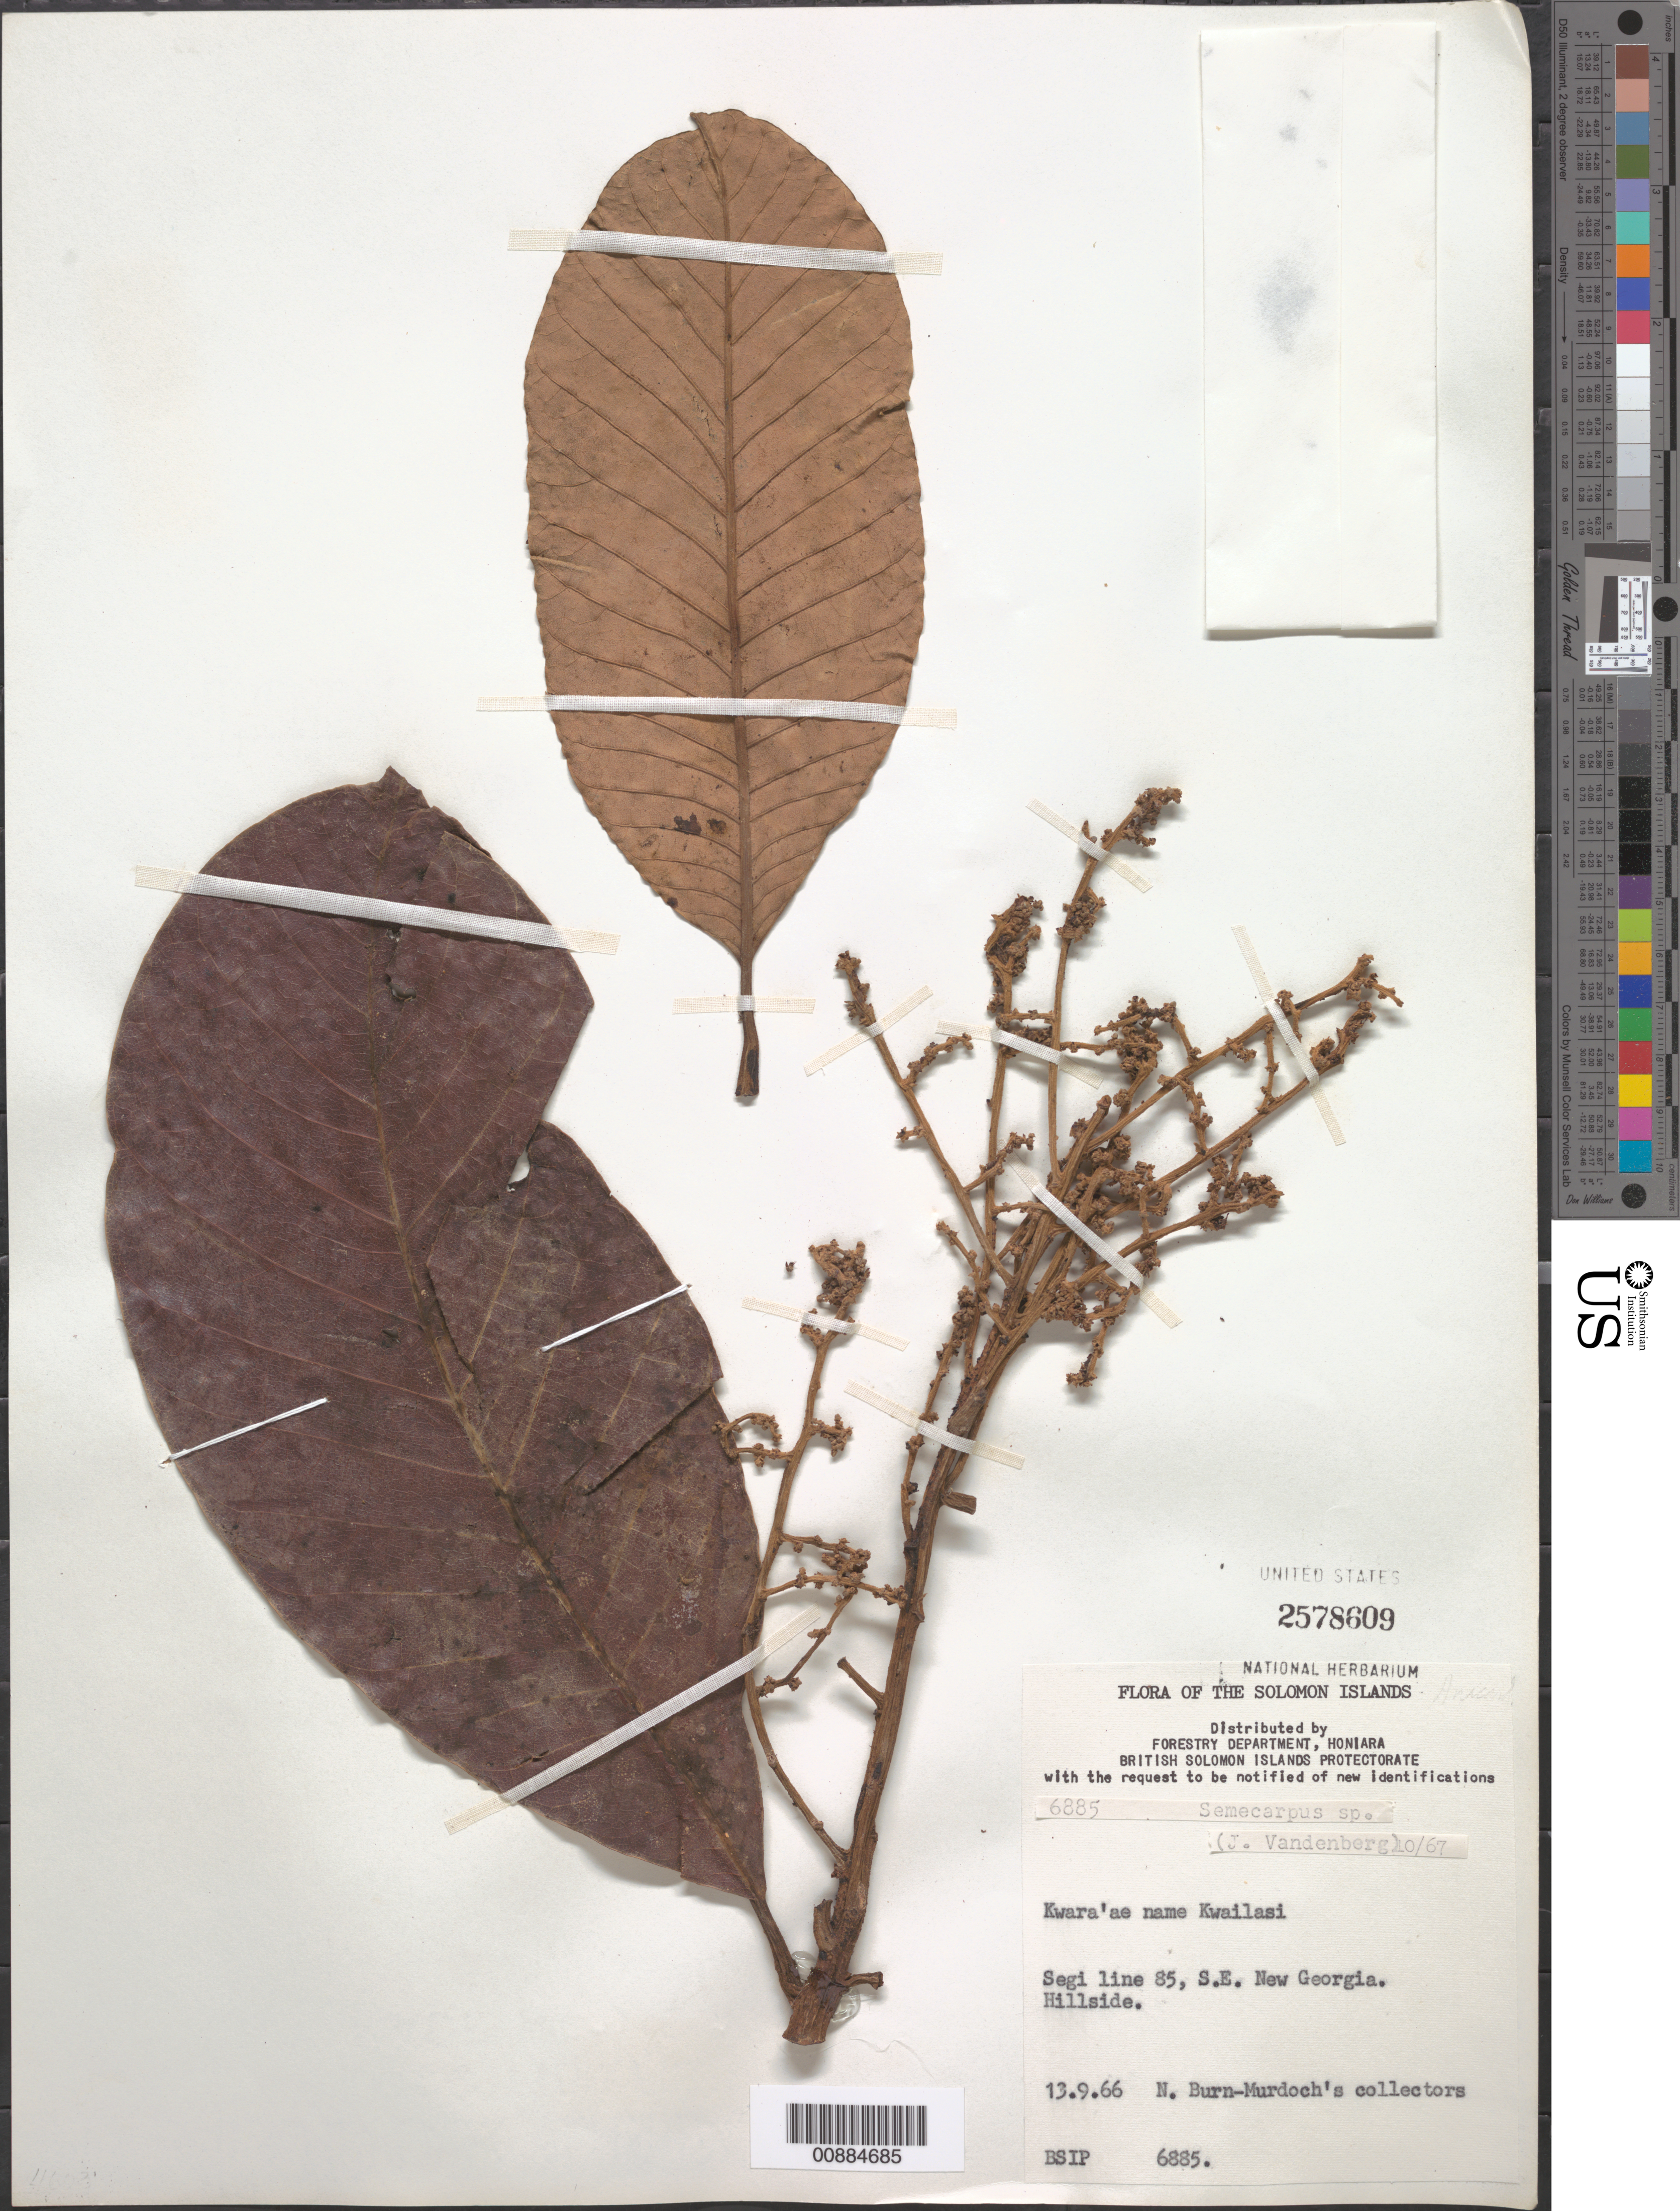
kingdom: Plantae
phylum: Tracheophyta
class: Magnoliopsida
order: Sapindales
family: Anacardiaceae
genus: Semecarpus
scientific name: Semecarpus sp.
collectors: N. Burn-Murdoch's collectors & et al.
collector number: BSIP 6885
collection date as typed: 13 Sep 1966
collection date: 1966-09-13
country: Solomon Islands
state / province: Western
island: New Georgia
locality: Segi line 85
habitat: hillside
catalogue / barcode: US 2578609